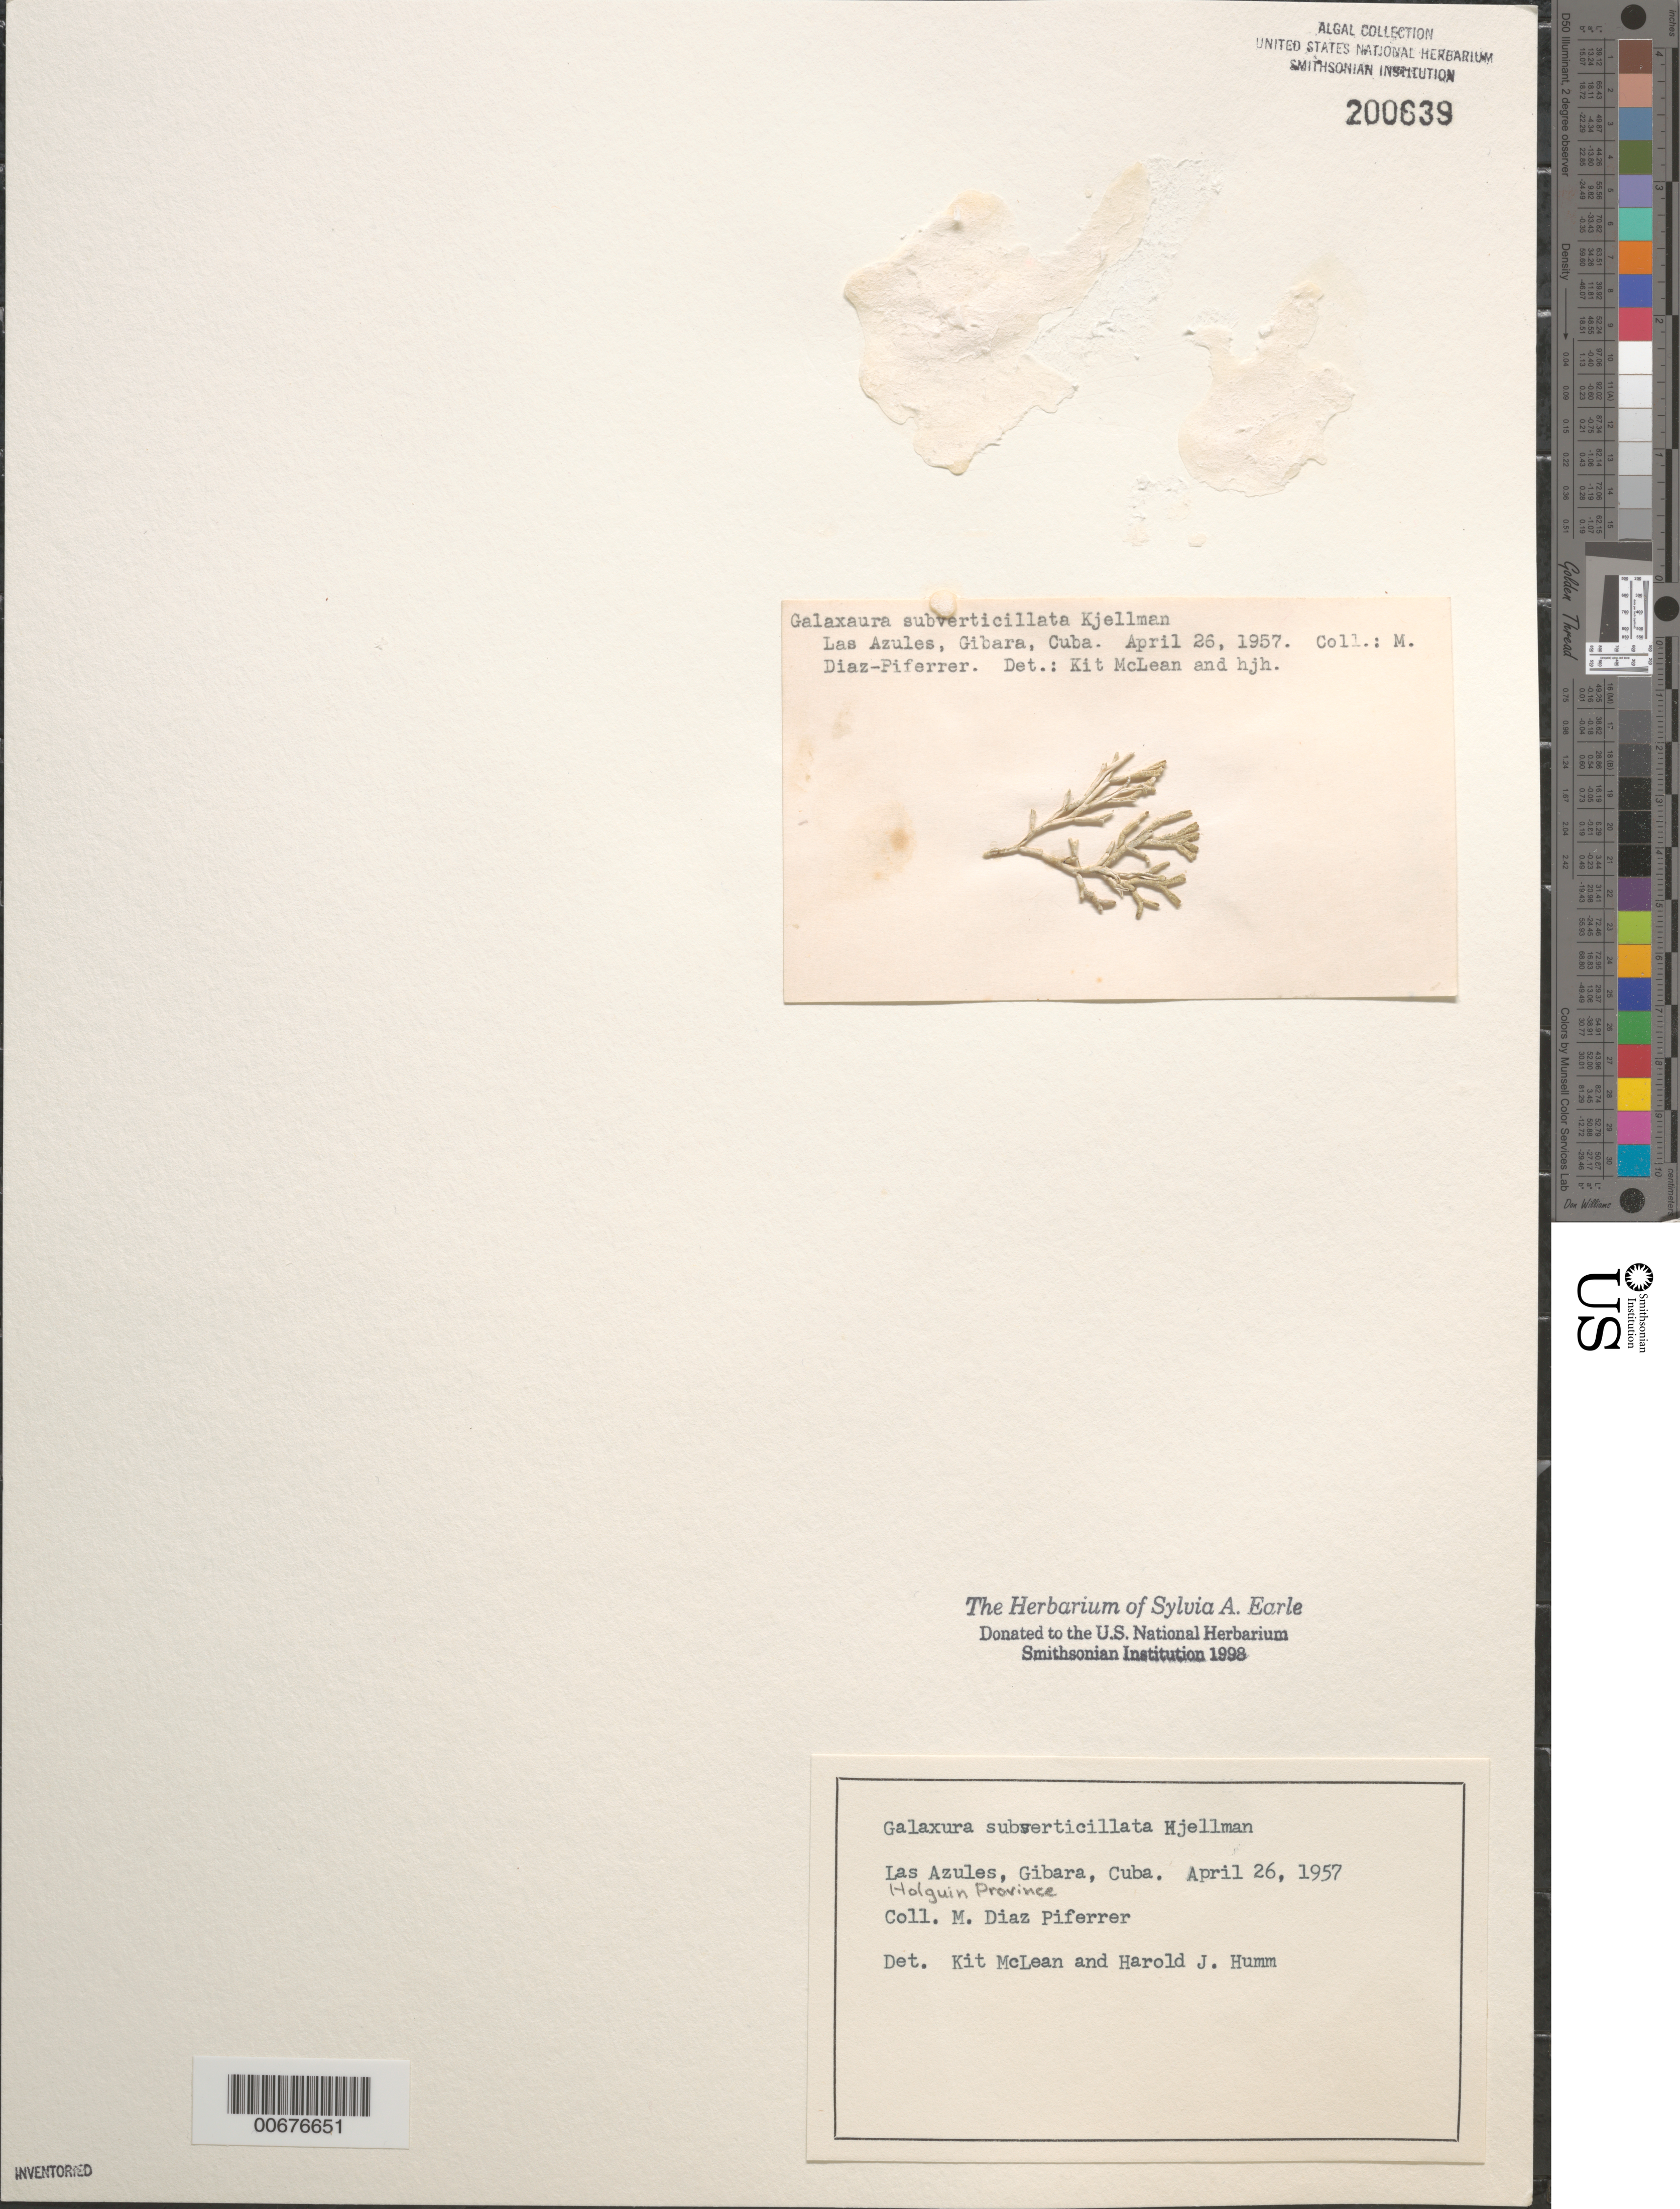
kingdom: Plantae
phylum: Rhodophyta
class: Florideophyceae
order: Nemaliales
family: Galaxauraceae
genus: Galaxaura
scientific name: Galaxaura rugosa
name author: (Ellis & Sol.) J.V.Lamouroux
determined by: Algae name updating Project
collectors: M. Diaz-Piferrer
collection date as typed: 26 Apr 1957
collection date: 1957-04-26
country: Cuba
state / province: Holguín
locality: Las Azules, Gibara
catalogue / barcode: US 200639